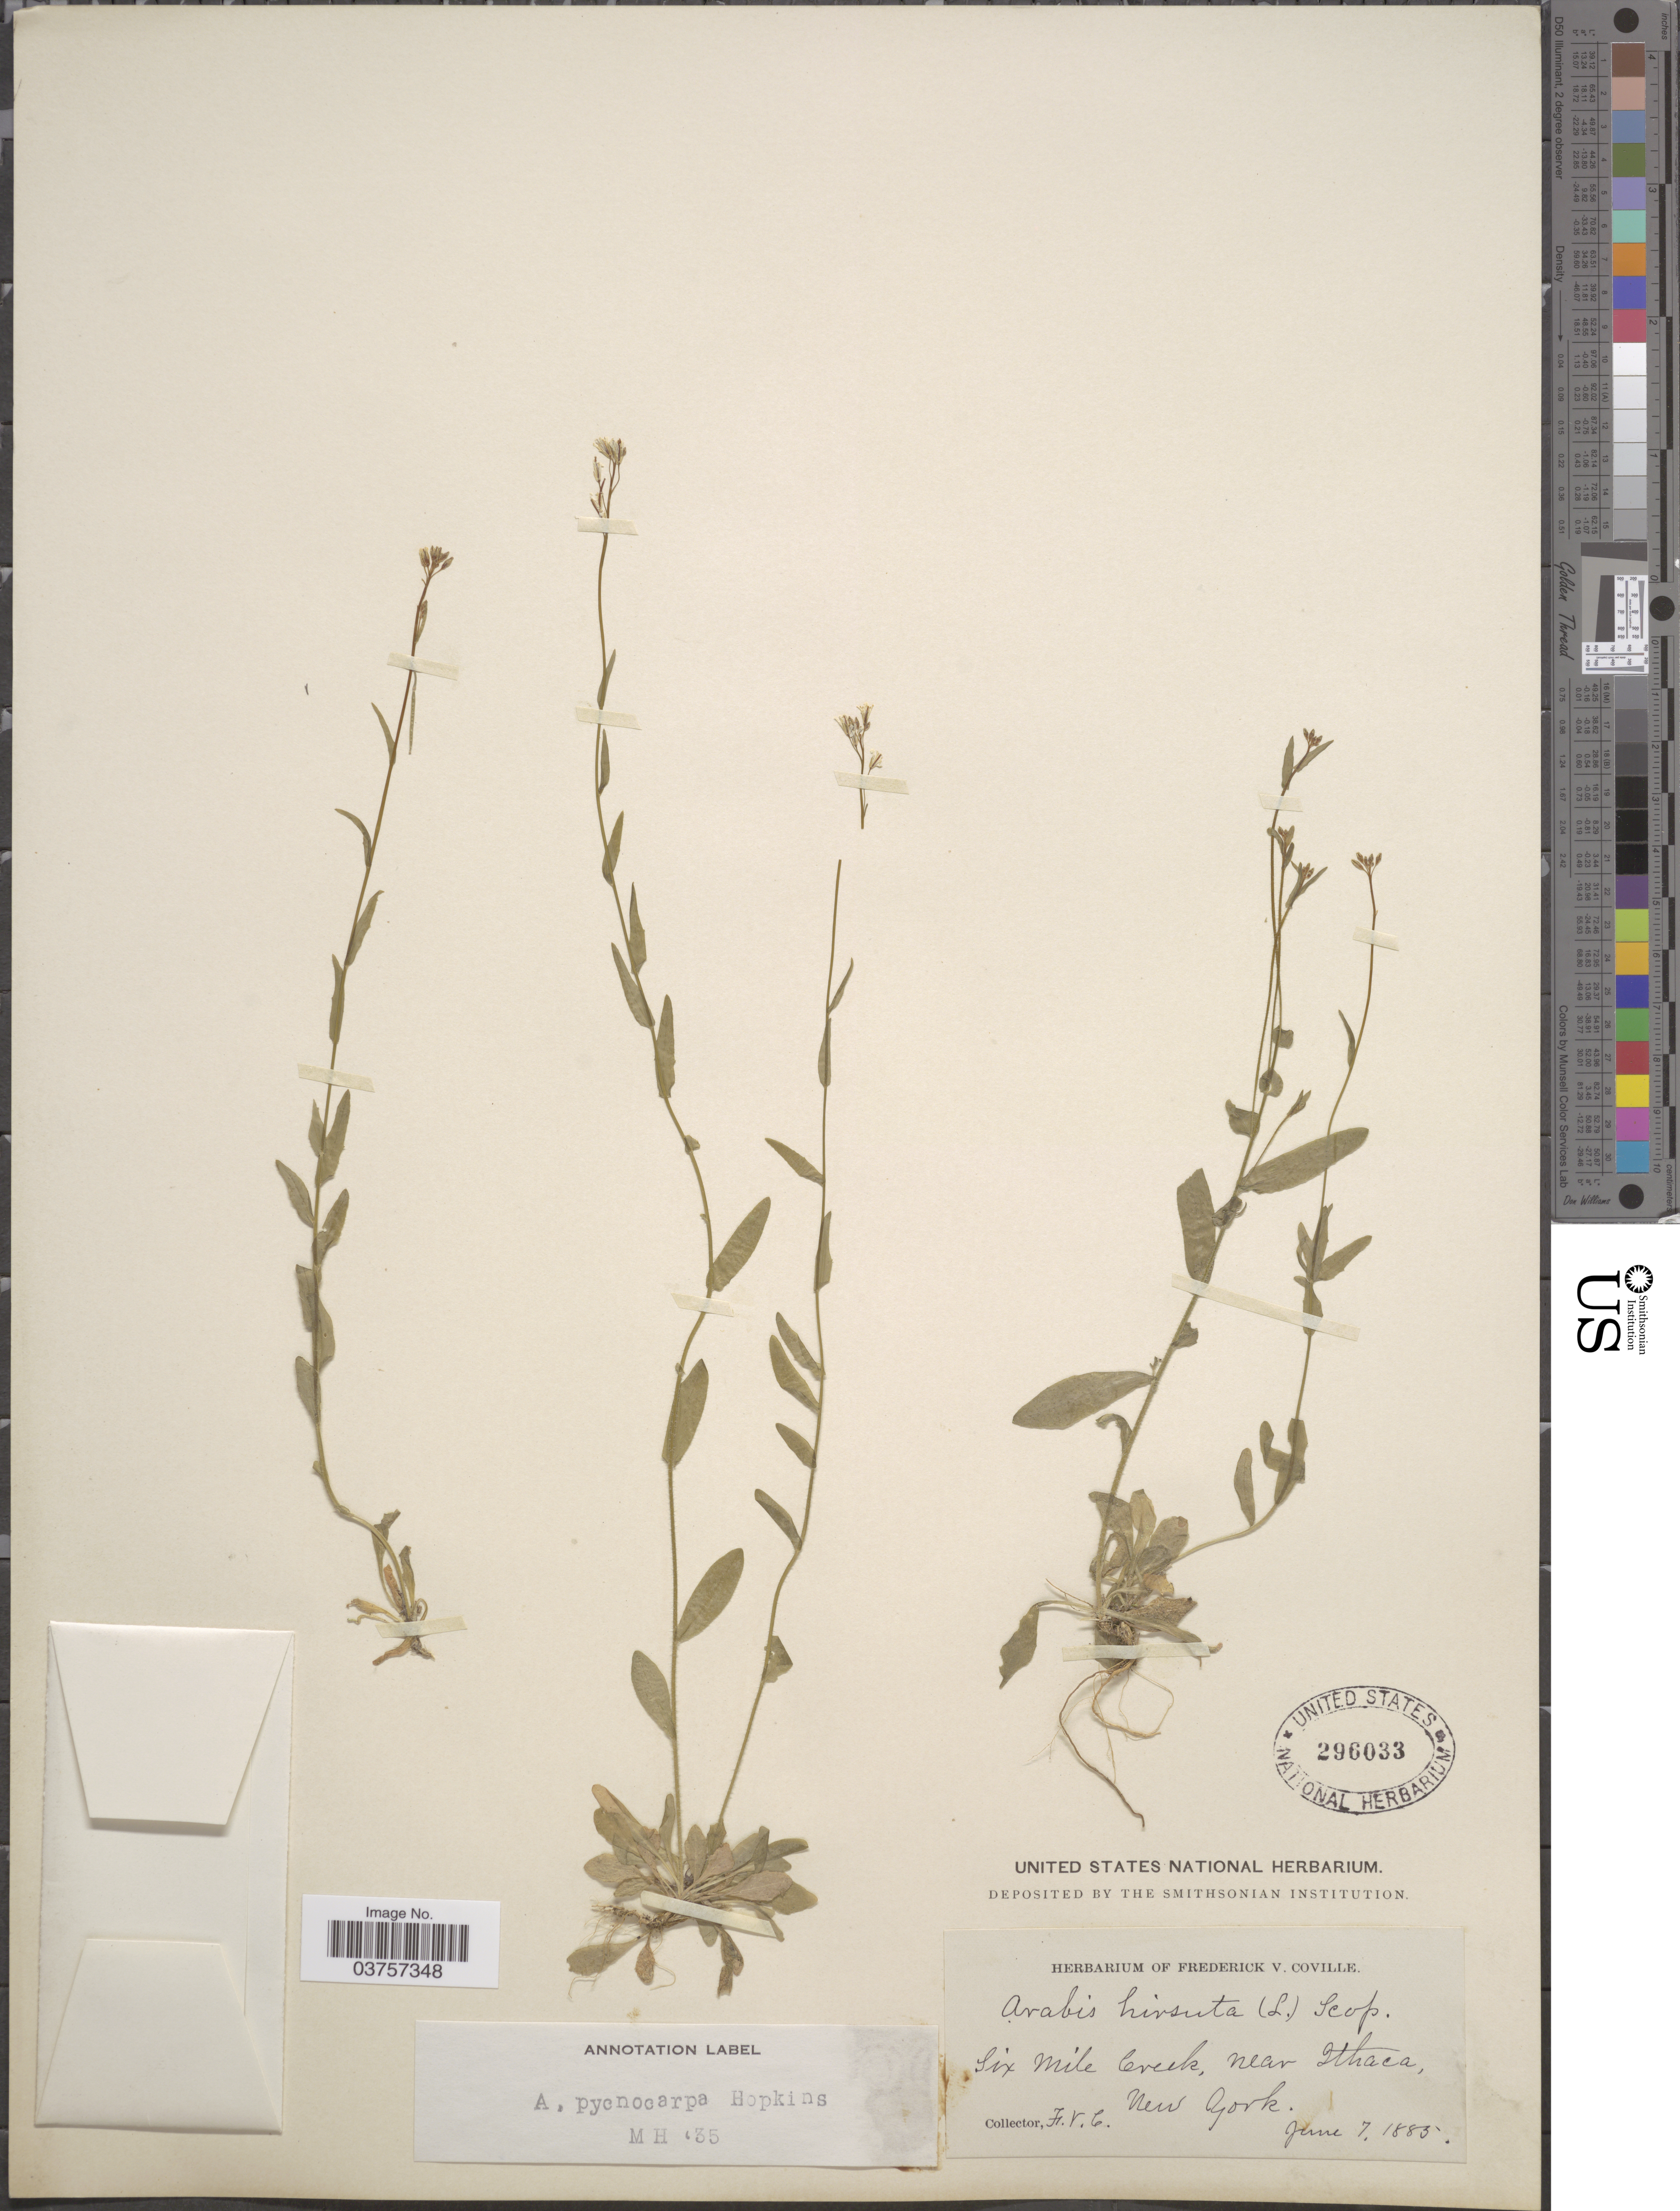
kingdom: Plantae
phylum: Tracheophyta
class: Magnoliopsida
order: Brassicales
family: Brassicaceae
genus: Arabis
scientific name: Arabis hirsuta var. pycnocarpa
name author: M. Hopkins & Rollins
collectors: F. V. Coville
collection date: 1885-06-07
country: United States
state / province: New York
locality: Six Mile Creek, near Ithaca.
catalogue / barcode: US 296033